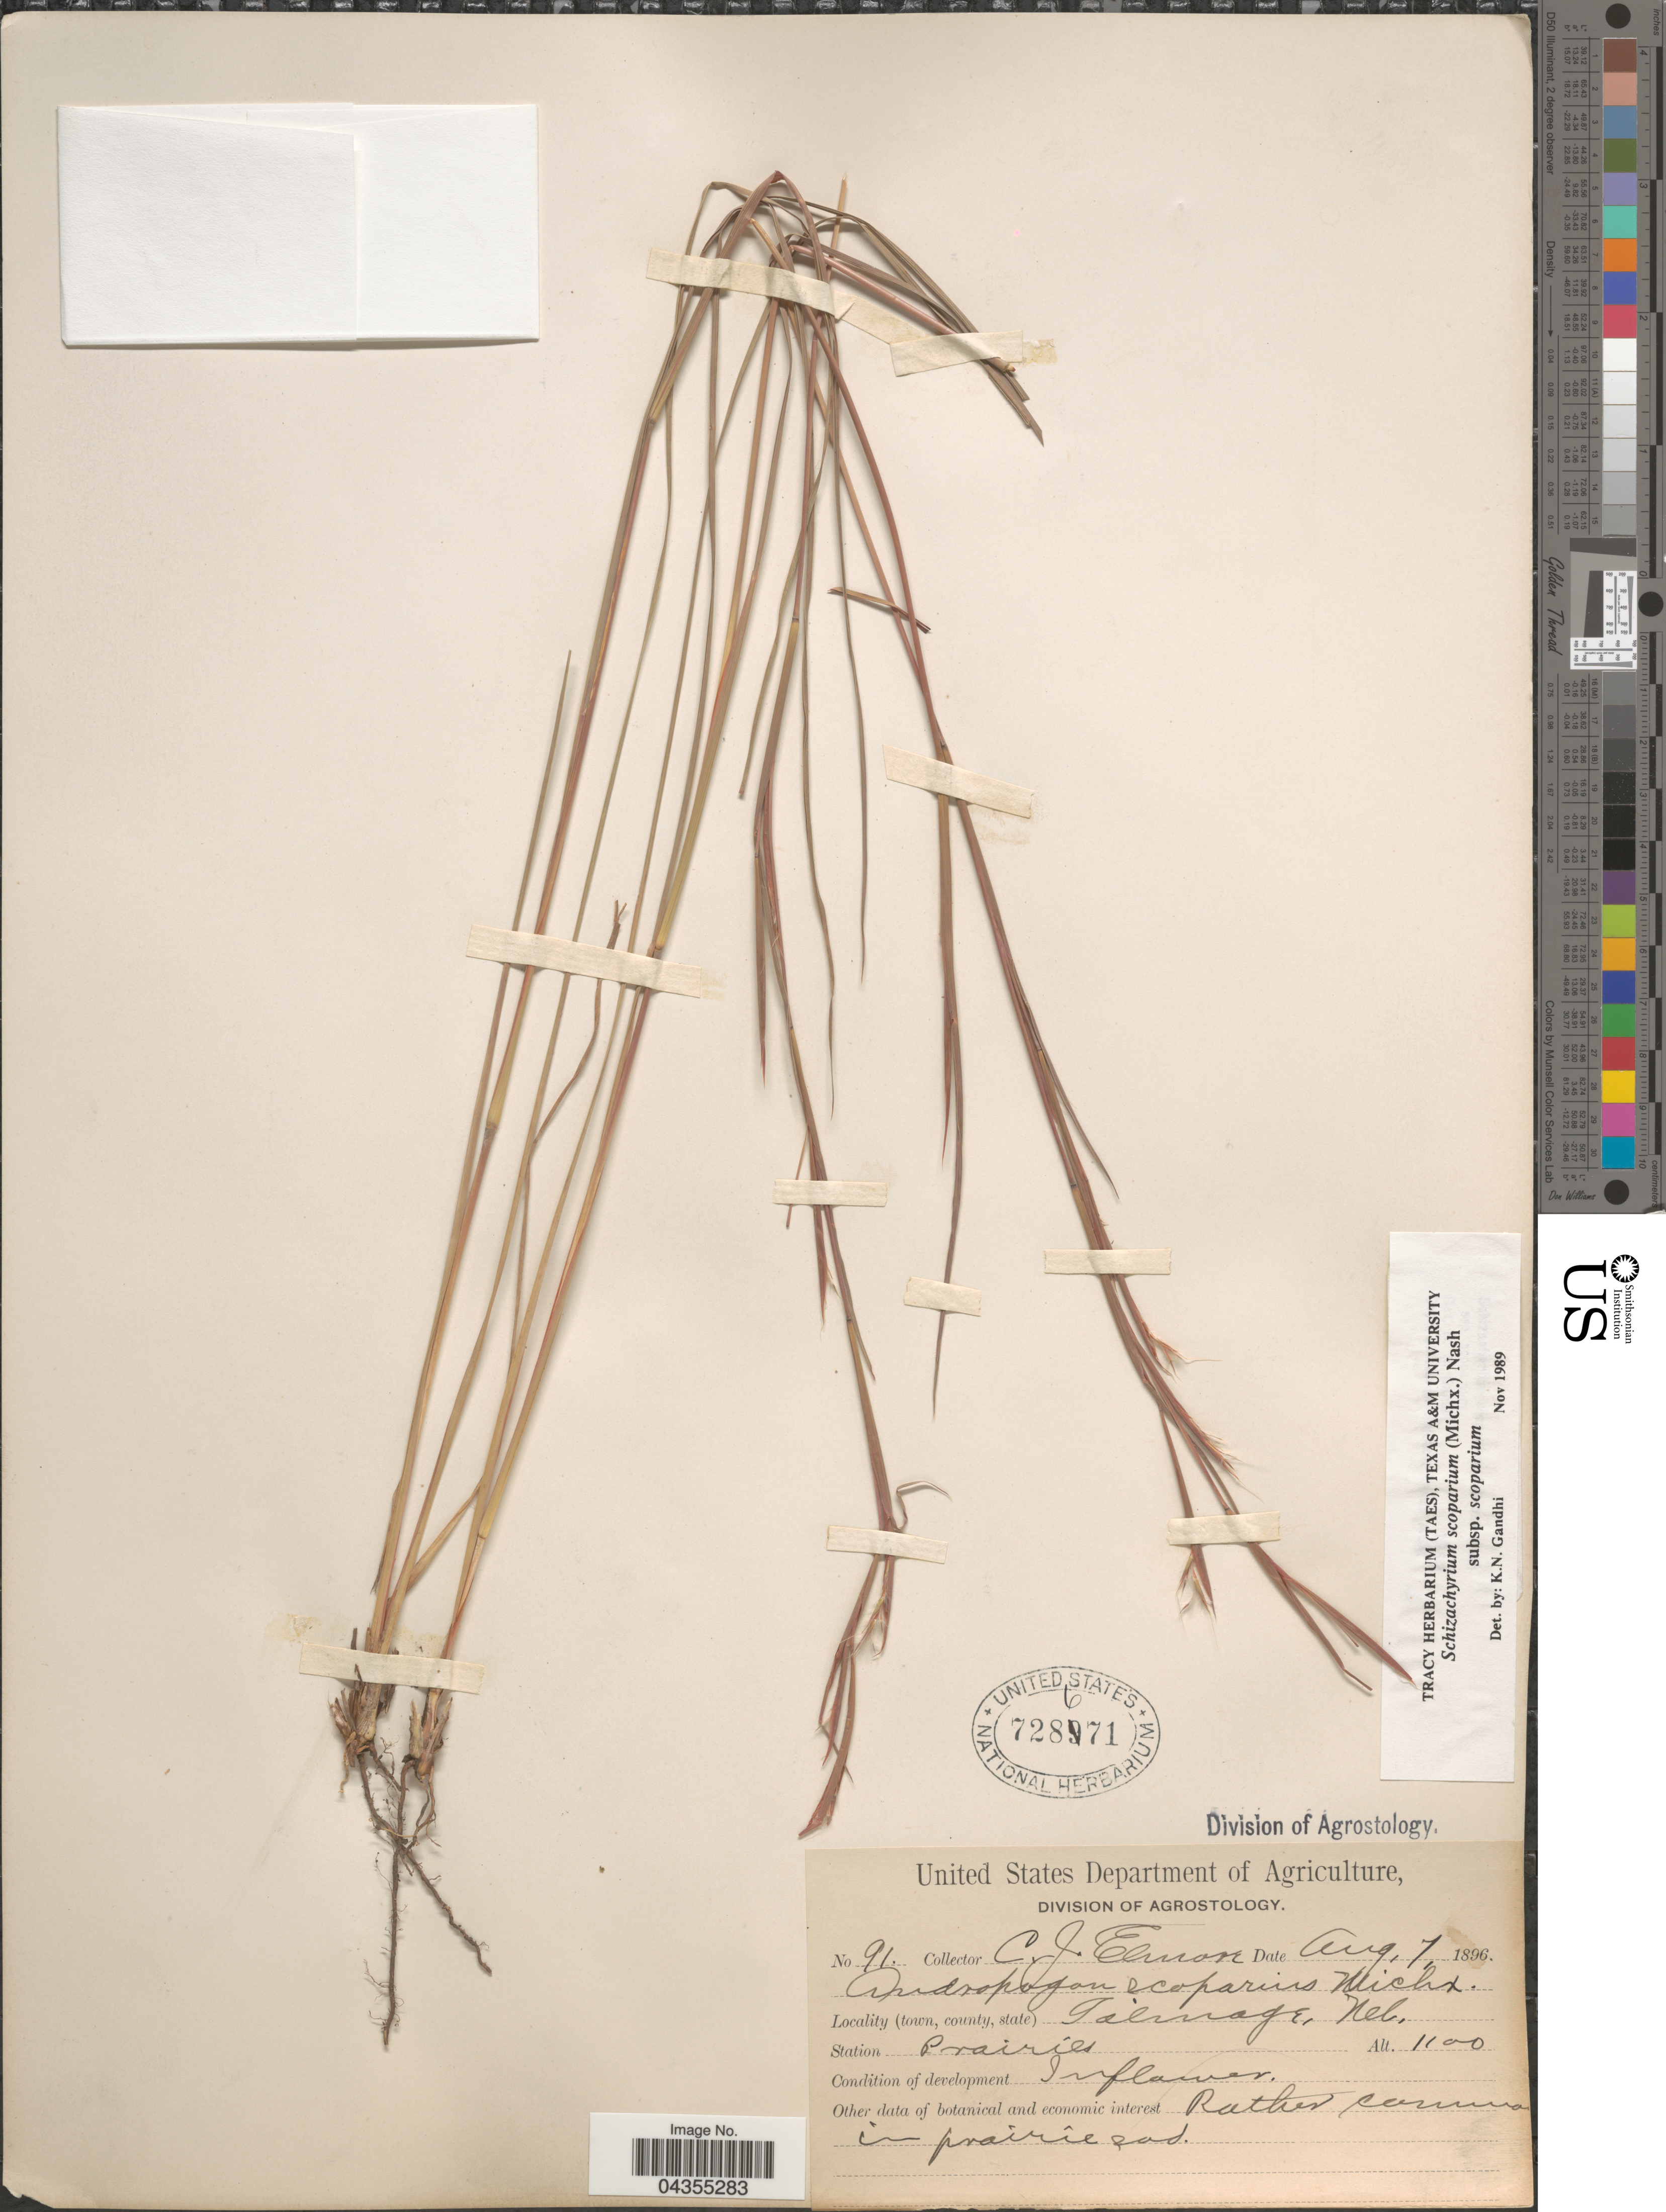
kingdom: Plantae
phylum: Tracheophyta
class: Liliopsida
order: Poales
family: Poaceae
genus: Schizachyrium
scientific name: Schizachyrium scoparium var. scoparium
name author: (Michx.) Nash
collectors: C. Elmore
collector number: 91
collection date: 1896-08-07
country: United States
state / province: Nebraska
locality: Talmage. Prairies.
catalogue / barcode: US 728671